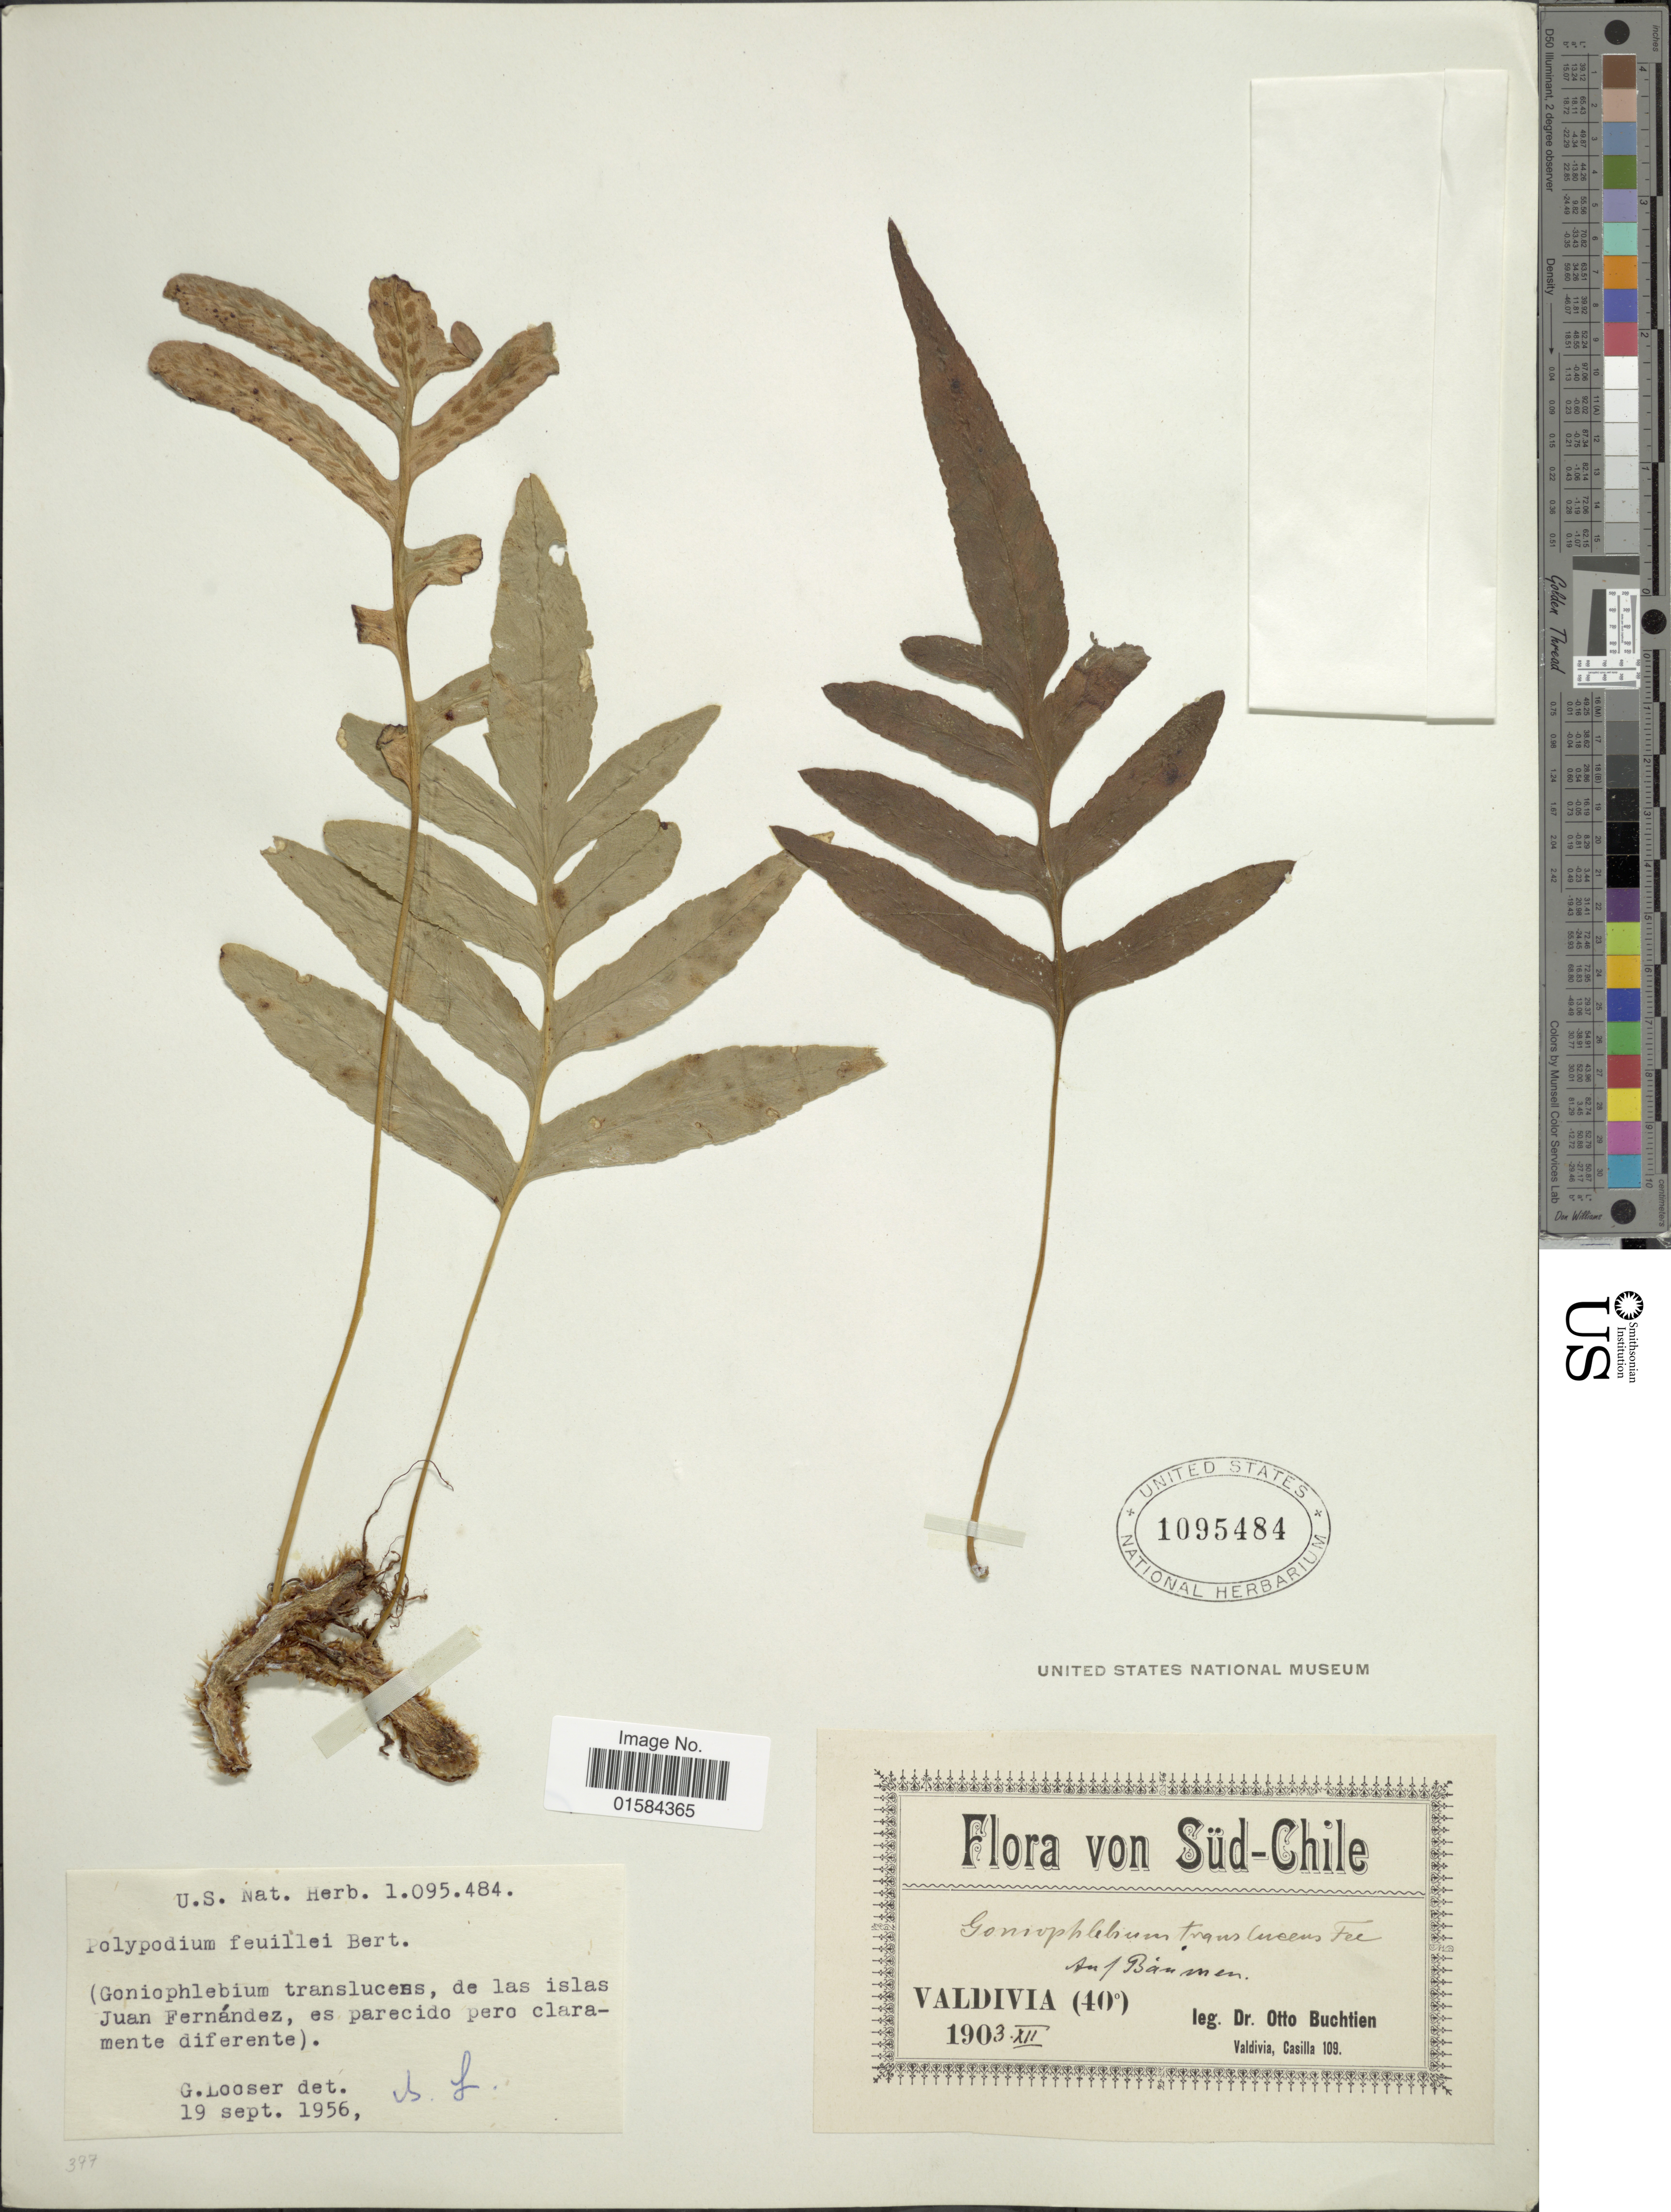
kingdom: Plantae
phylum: Tracheophyta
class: Polypodiopsida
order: Polypodiales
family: Polypodiaceae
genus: Synammia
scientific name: Synammia feuillei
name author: (Bertero) Copel.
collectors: O. Buchtien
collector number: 109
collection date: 1903-12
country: Chile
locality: Sud-Chile, auf Banmen, Valdivia (40°)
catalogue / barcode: US 1095484